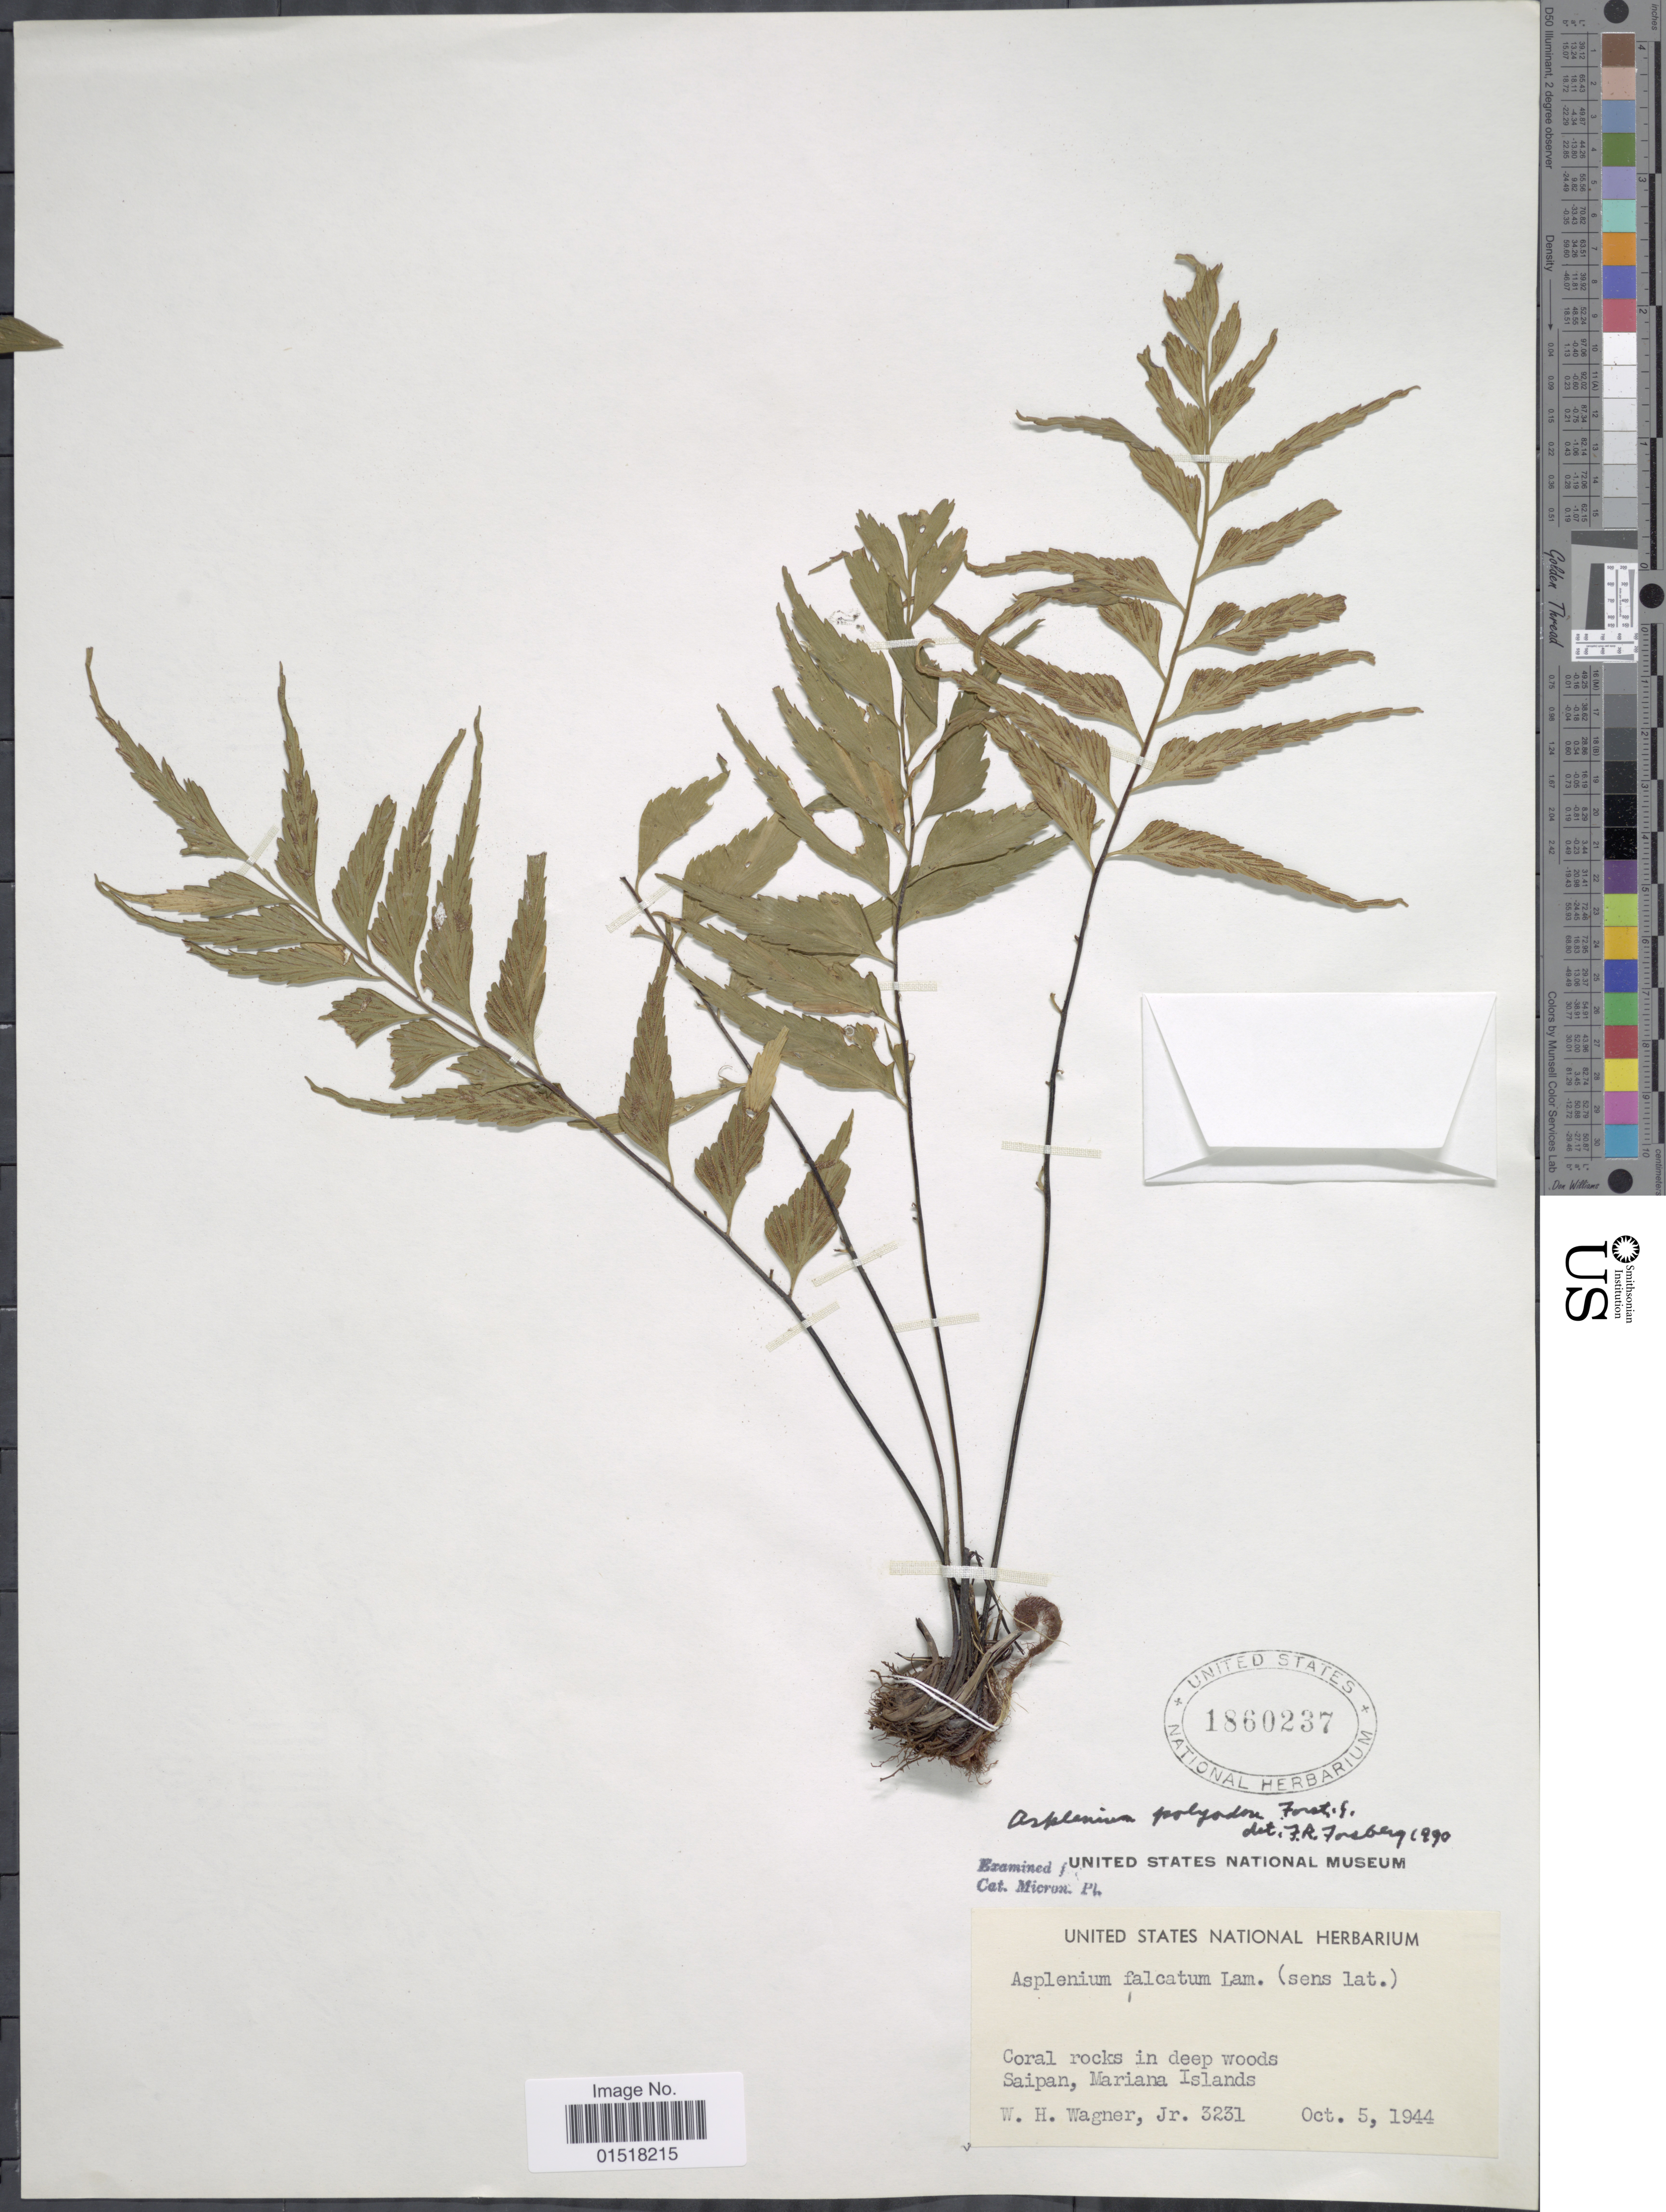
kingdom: Plantae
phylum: Tracheophyta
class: Polypodiopsida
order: Polypodiales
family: Aspleniaceae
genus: Asplenium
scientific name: Asplenium polyodon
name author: G. Forst.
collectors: W. H. Wagner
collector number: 3231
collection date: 1944-10-05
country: Northern Mariana Islands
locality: Coral rocks in deep woods Saipan, Mariana Islands.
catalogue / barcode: US 1860237